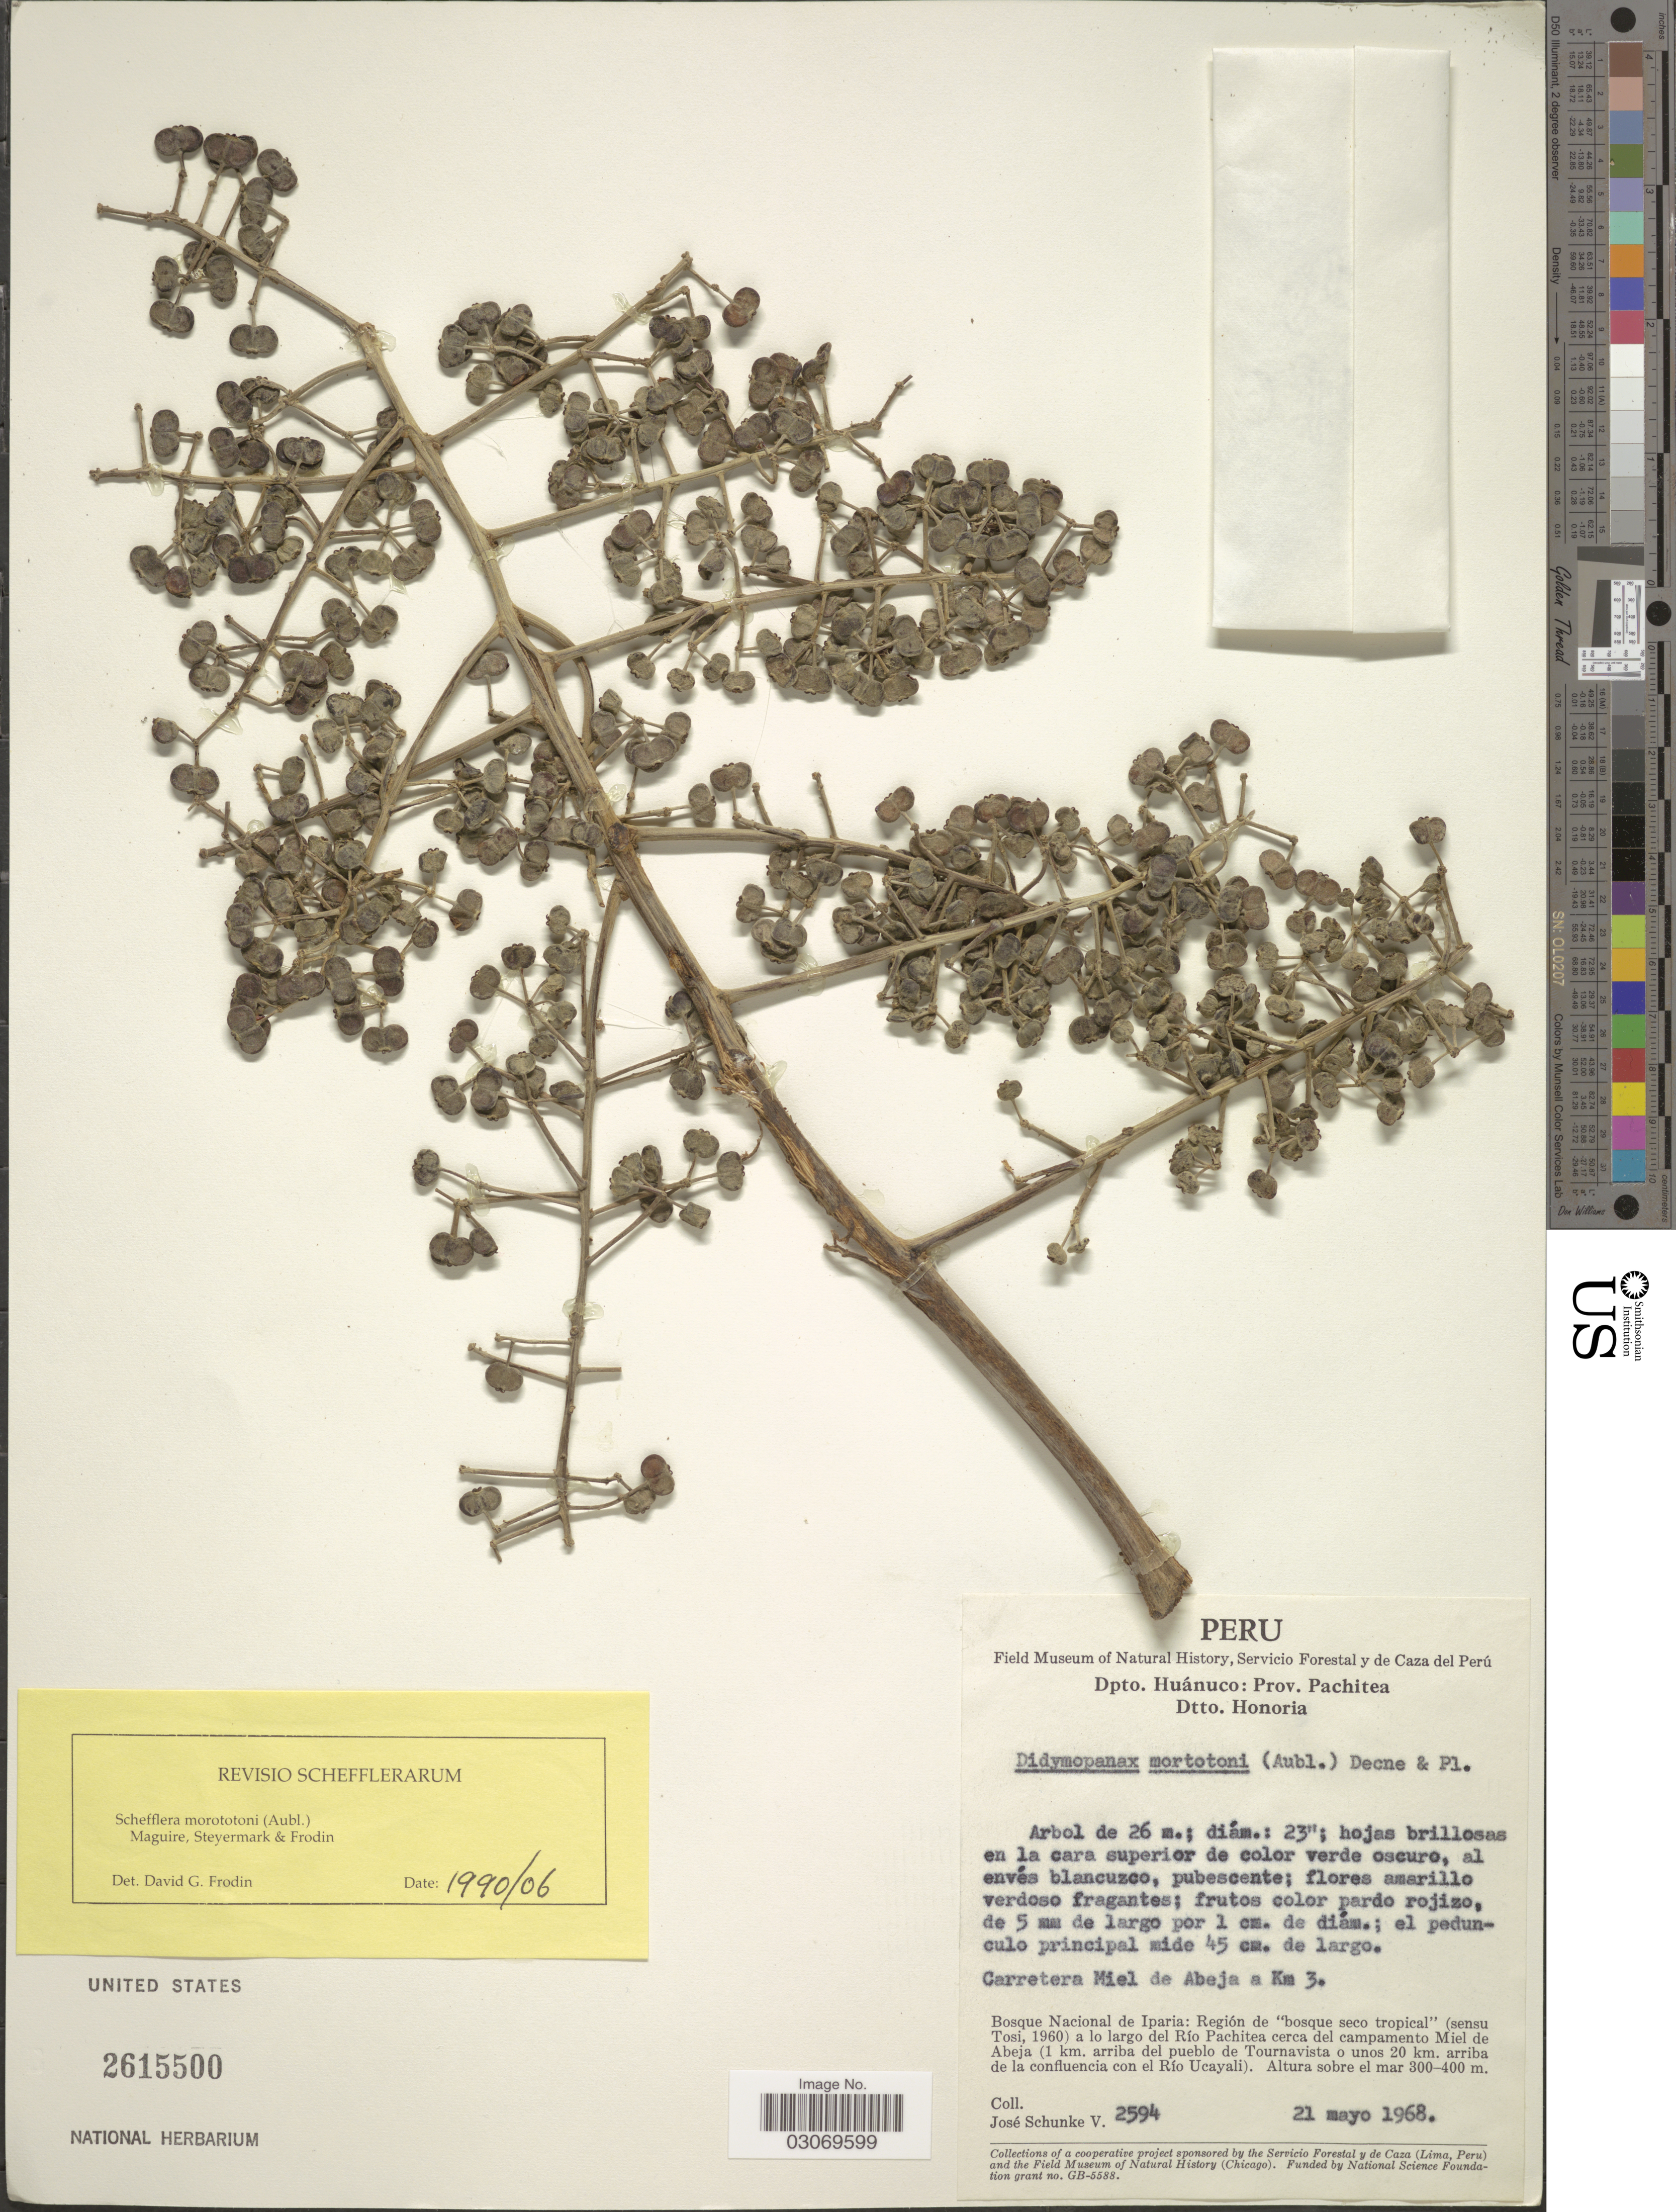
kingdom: Plantae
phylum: Tracheophyta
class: Magnoliopsida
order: Apiales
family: Araliaceae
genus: Schefflera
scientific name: Schefflera morototoni (Aubl.) Maguire, Steyerm. & Frodin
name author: (Aubl.) Maguire et al.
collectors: J. Schunke Vigo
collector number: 2594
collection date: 1968-05-21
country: Peru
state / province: Huánuco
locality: Dpto. Huánuco: Prov. Pachitea, Dtto. Honoria. Carretera Miel de Abeja a Km 3. Bosque Nacional de Iparia: Región de "bosque seco tropical" (sensu Tosi, 1960) a lo largo del Río Pachitea cerca del campamento Miel de Abeja (1 km. arriba del pueblo de Tournavista o unos 20 km. arriba de la confluencia con el Río Ucayali).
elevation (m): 300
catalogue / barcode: US 2615500